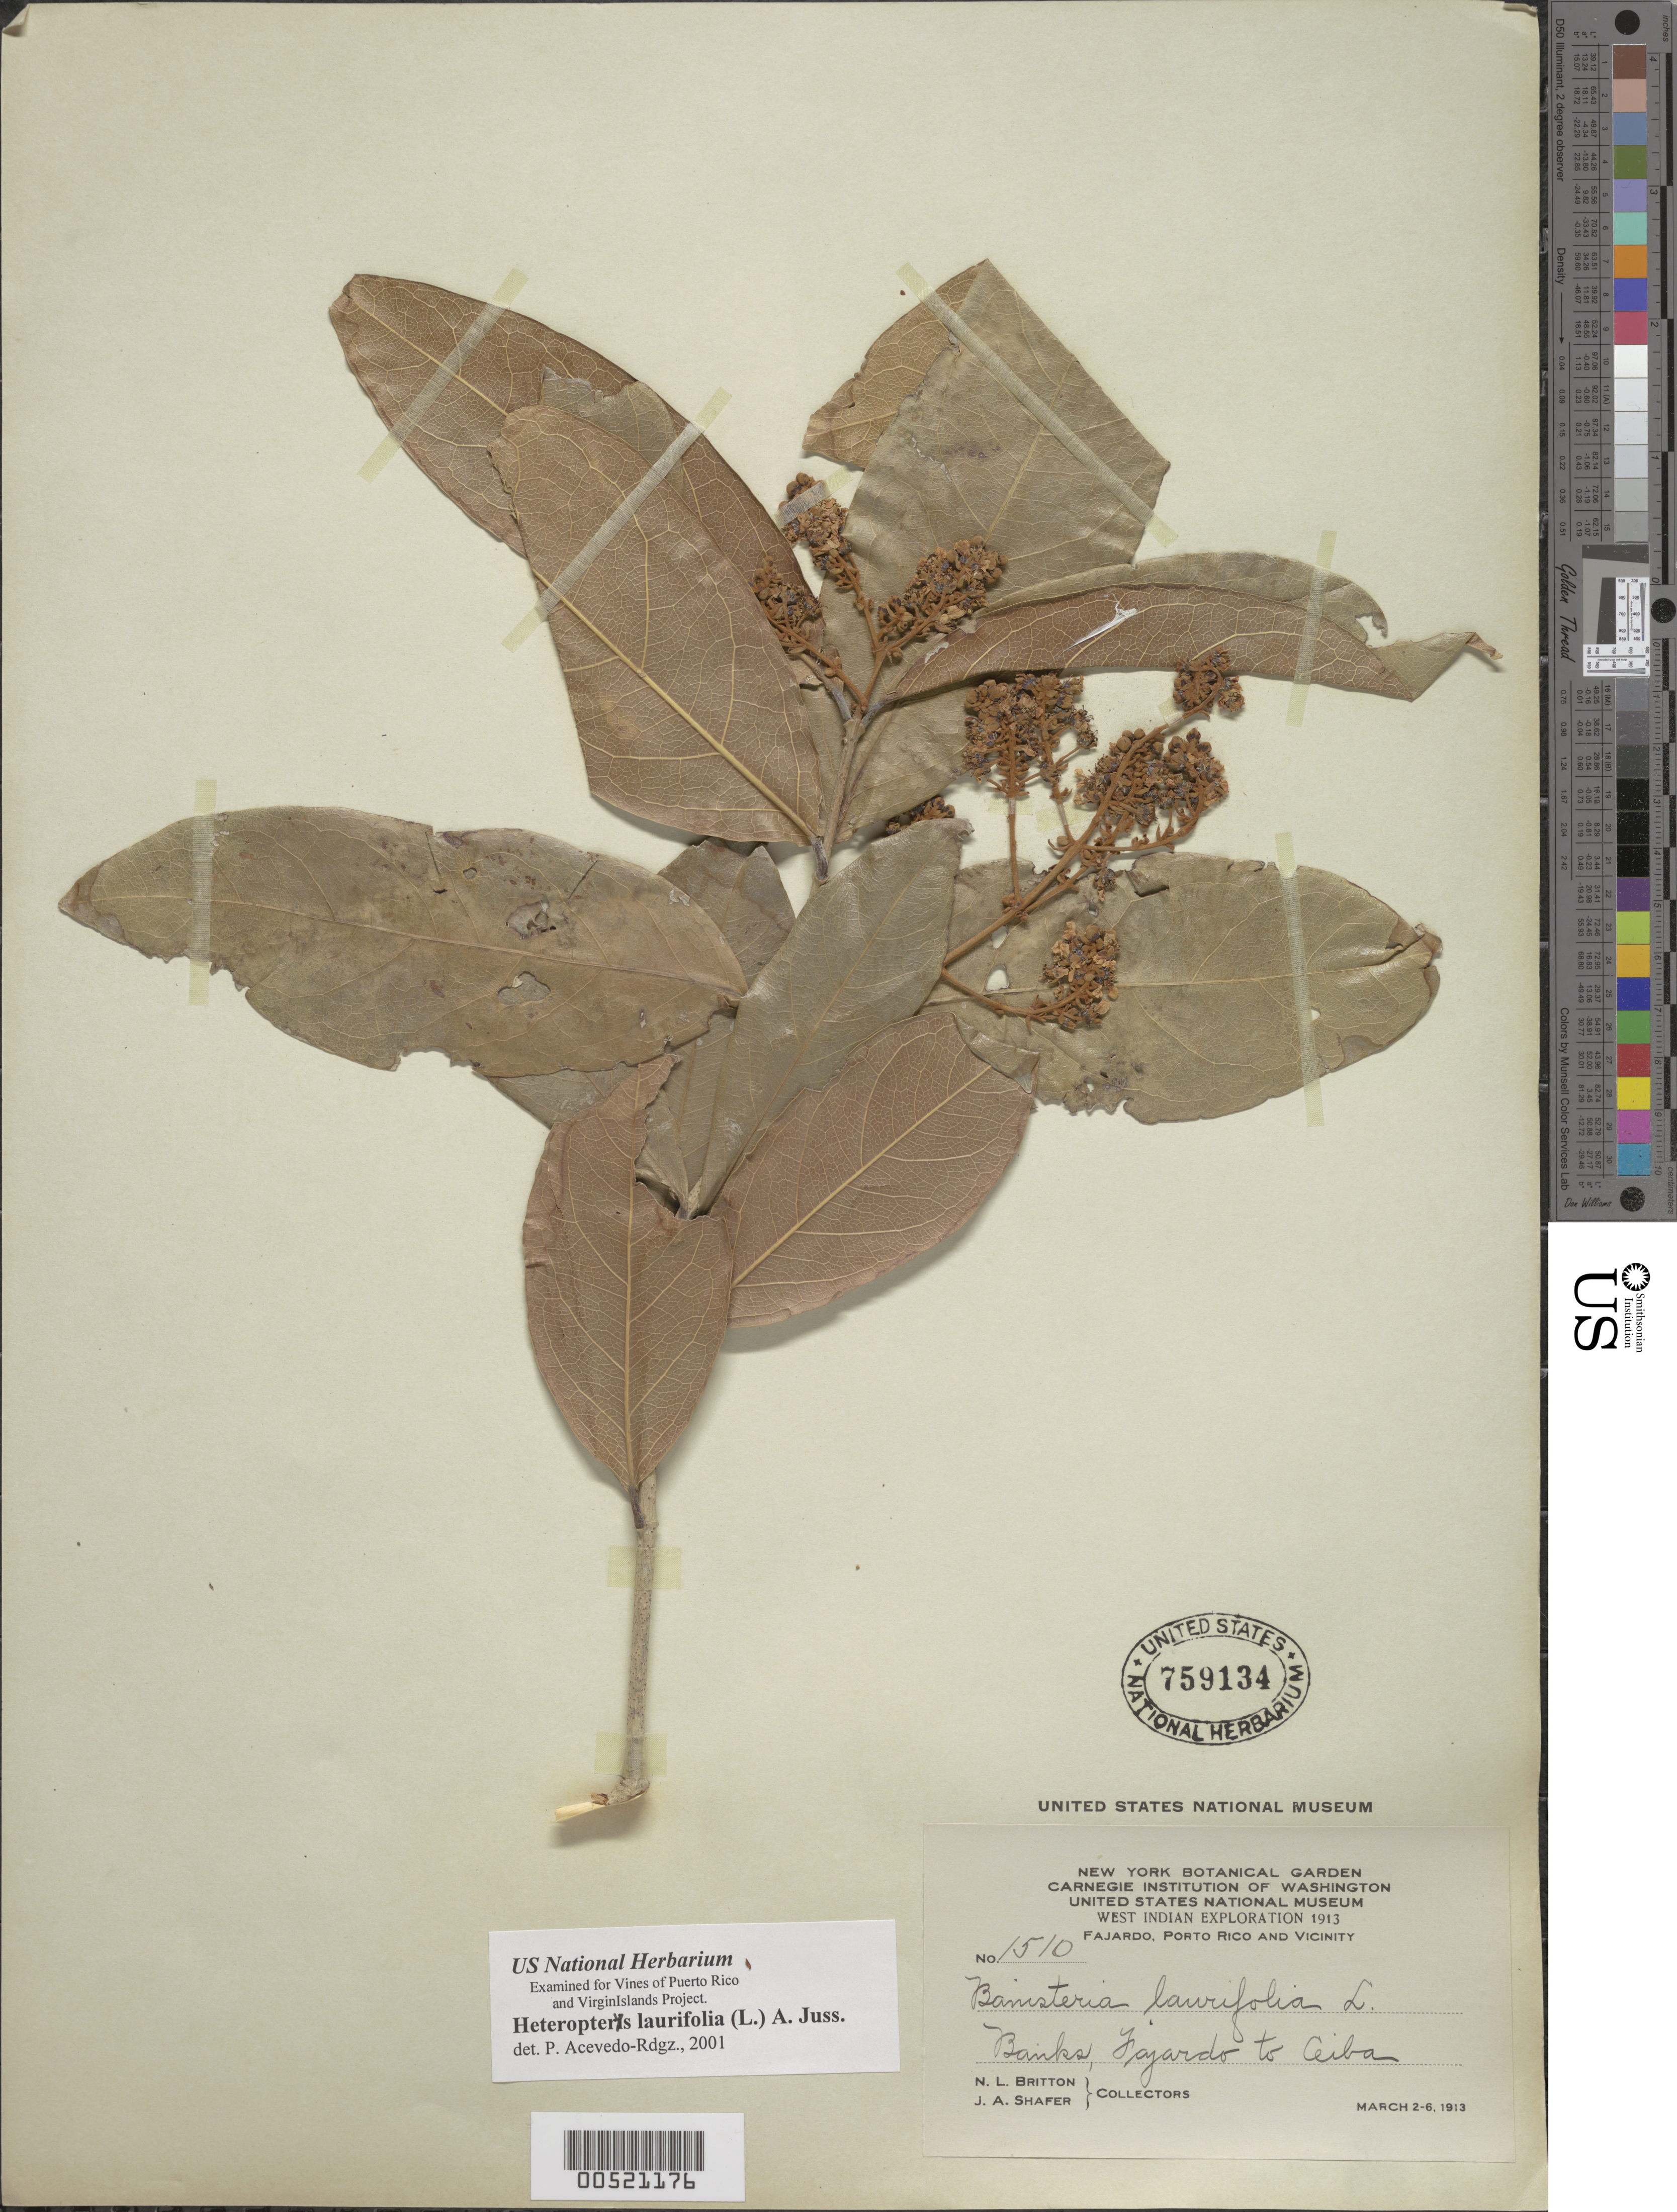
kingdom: Plantae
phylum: Tracheophyta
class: Magnoliopsida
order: Malpighiales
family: Malpighiaceae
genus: Heteropterys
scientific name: Heteropterys laurifolia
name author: (L.) A. Juss.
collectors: N. Britton & J. A. Shafer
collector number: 1510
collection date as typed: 02 Mar 1913 to 06 Mar 1913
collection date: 1913-03-02/1913-03-06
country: Puerto Rico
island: Greater Antilles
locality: Fajardo to Ceiba. Banks.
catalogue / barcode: US 759134